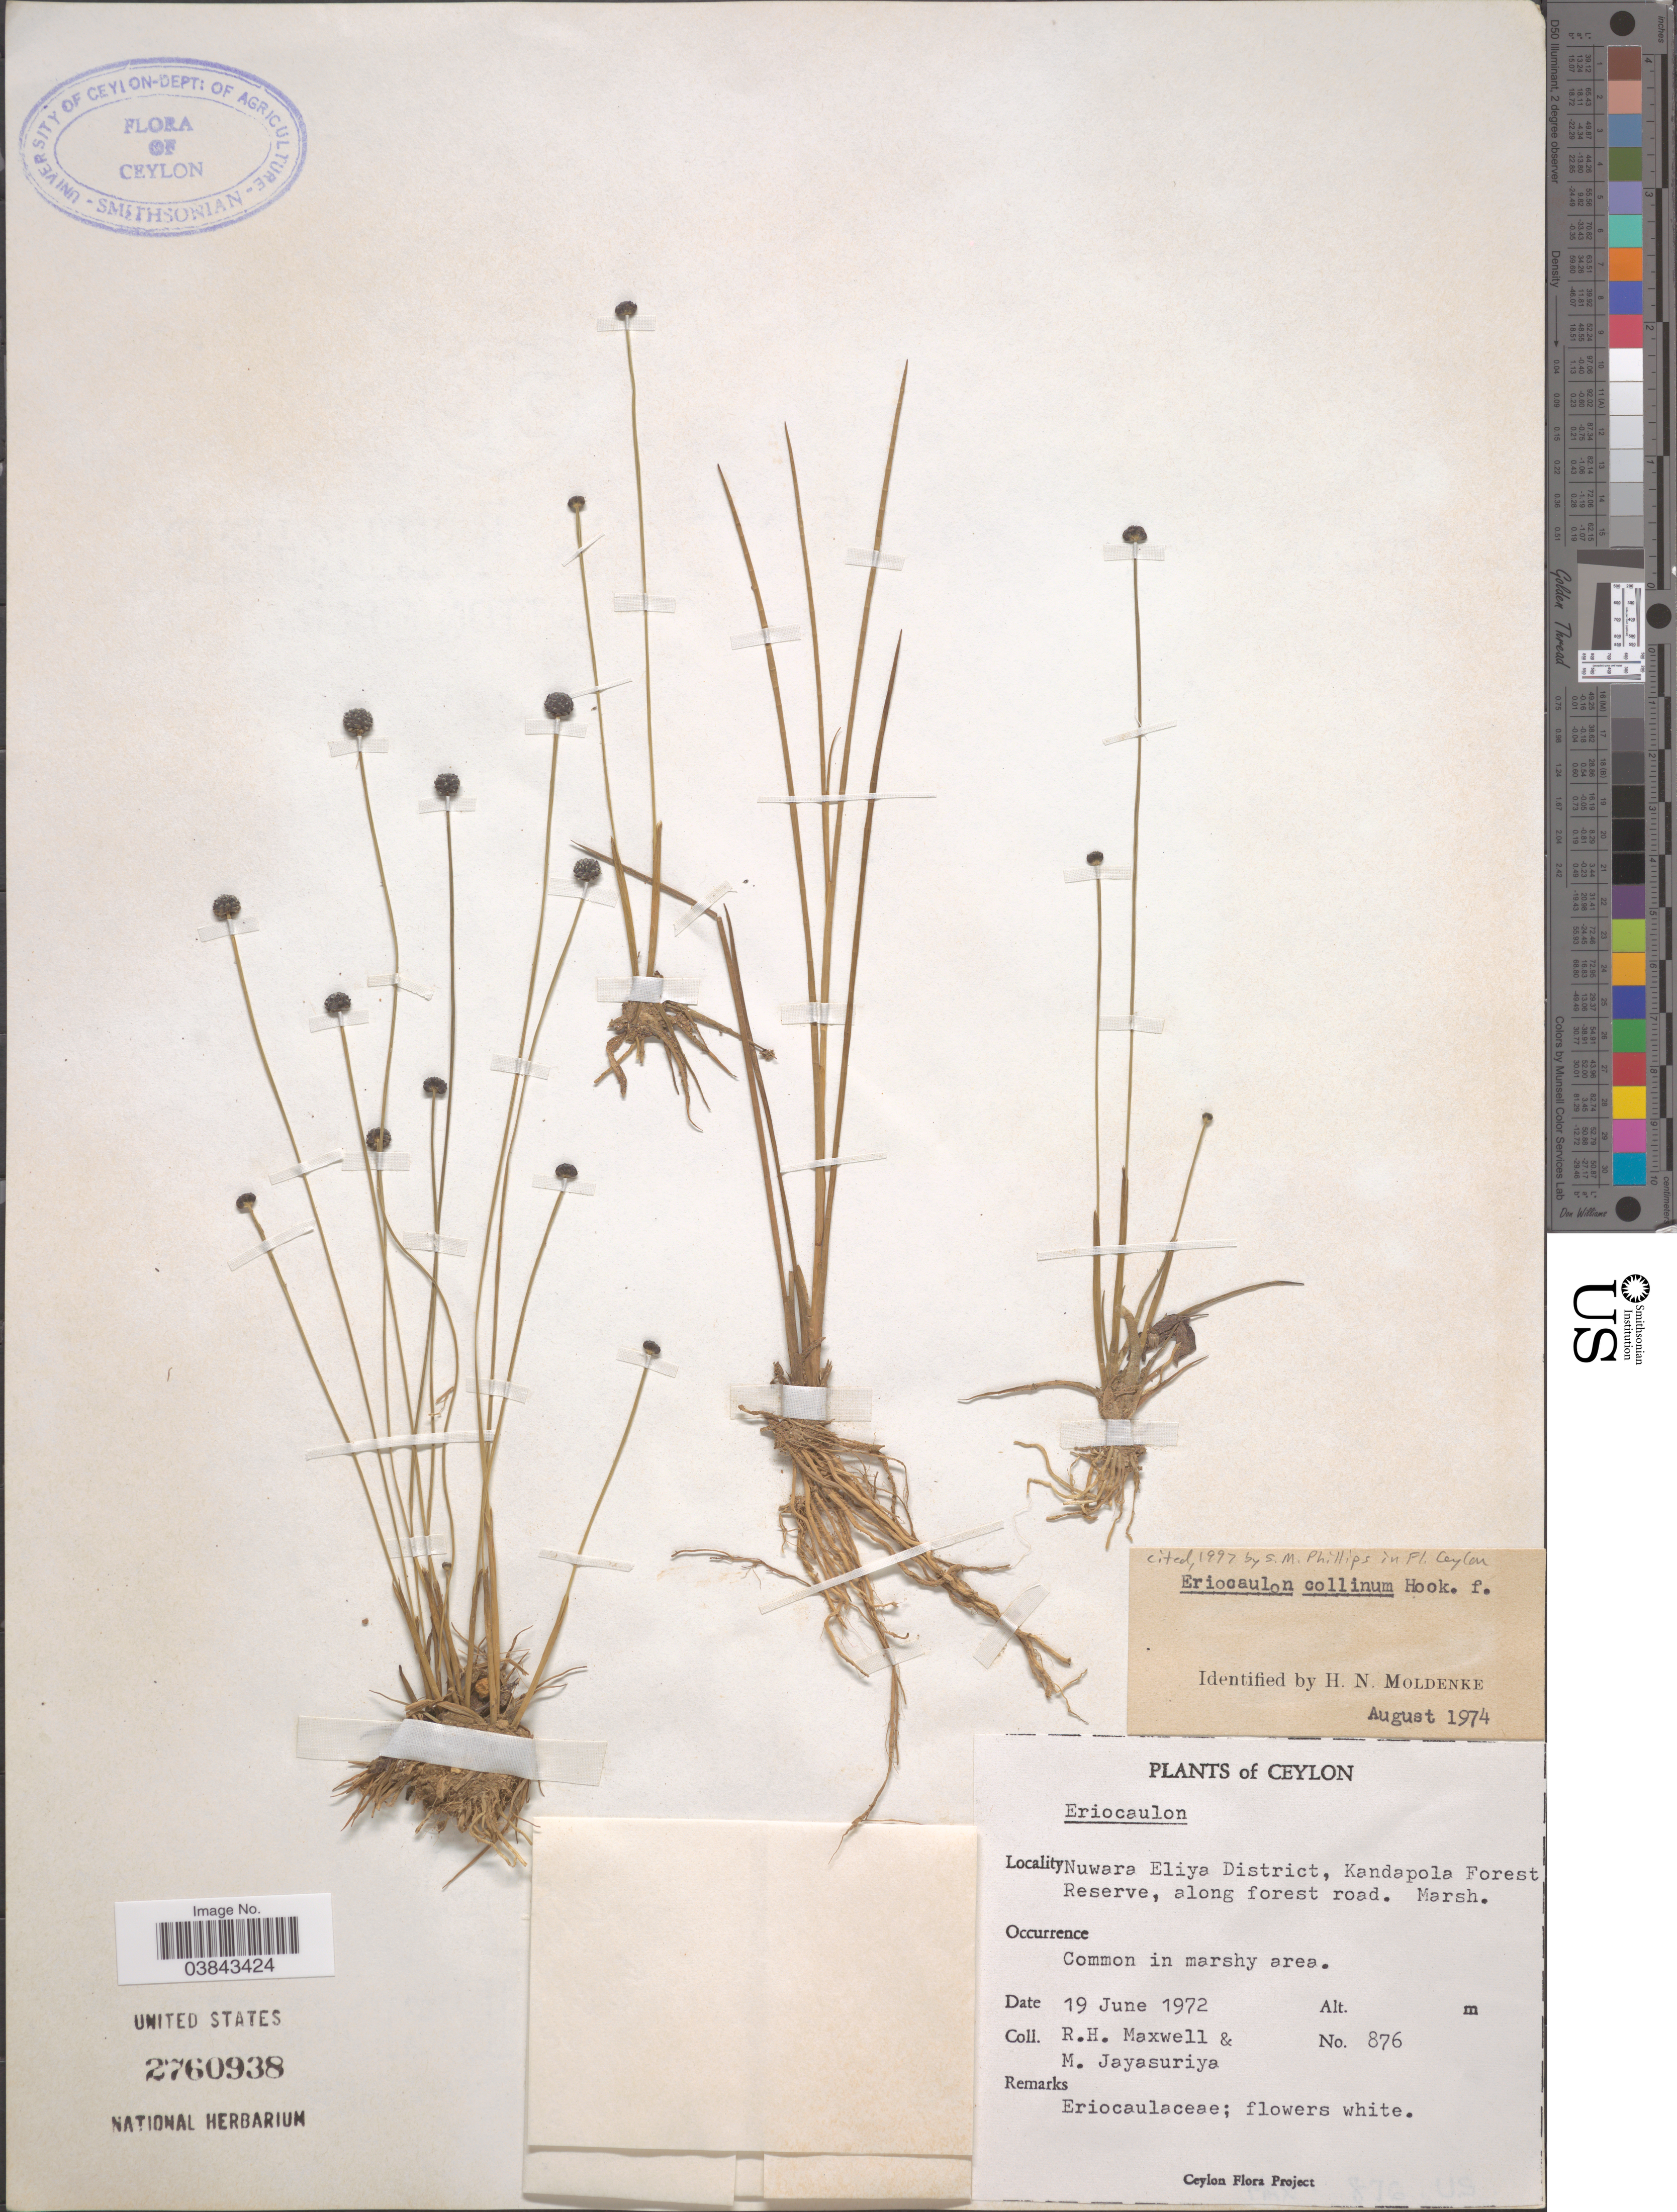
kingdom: Plantae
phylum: Tracheophyta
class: Liliopsida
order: Poales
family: Eriocaulaceae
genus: Eriocaulon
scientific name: Eriocaulon collinum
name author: Hook. f.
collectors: R. Maxwell & M. Jayasuriya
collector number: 876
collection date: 1972-06-19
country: Sri Lanka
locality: Ceylon. Nuwara Eliya District, Kandapola Forest Reserve, along forest road.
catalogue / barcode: US 2760938